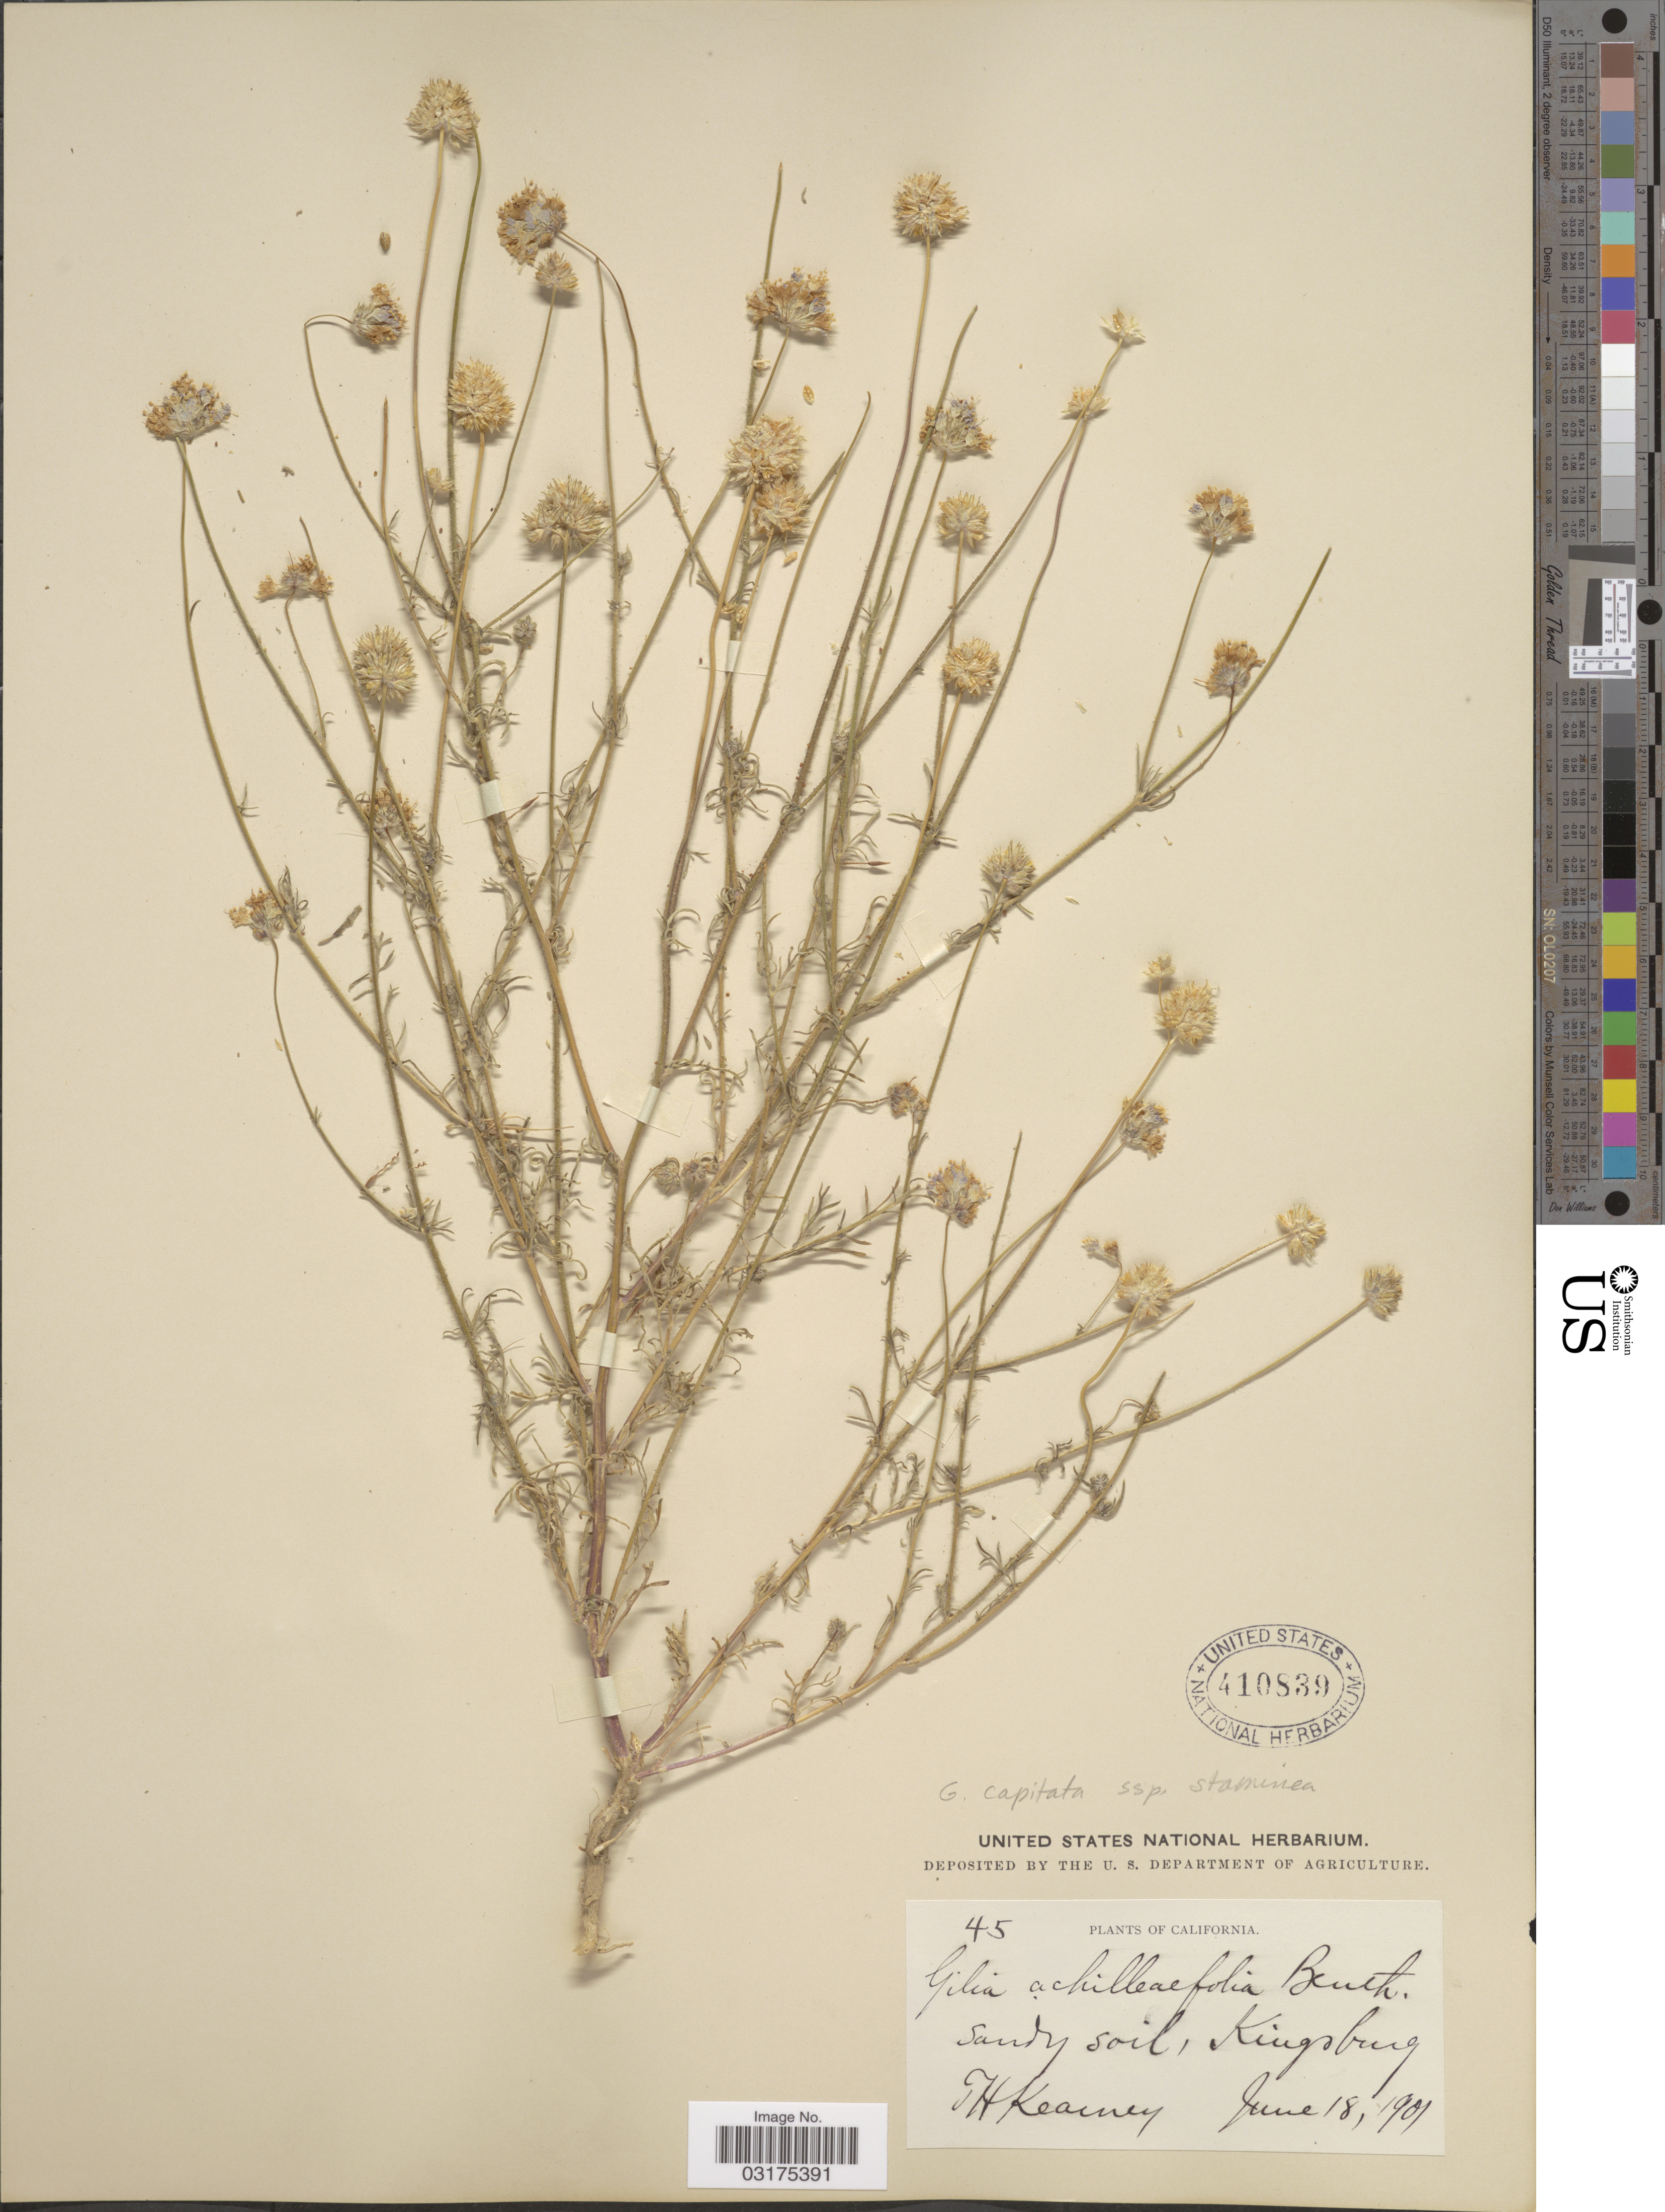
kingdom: Plantae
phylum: Tracheophyta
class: Magnoliopsida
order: Ericales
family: Polemoniaceae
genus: Gilia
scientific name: Gilia capitata subsp. staminea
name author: (Greene) V.E. Grant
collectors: T. H. Kearney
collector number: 45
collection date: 1901-06-18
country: United States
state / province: California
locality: Sandy soil, Kingsburg.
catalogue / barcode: US 410839